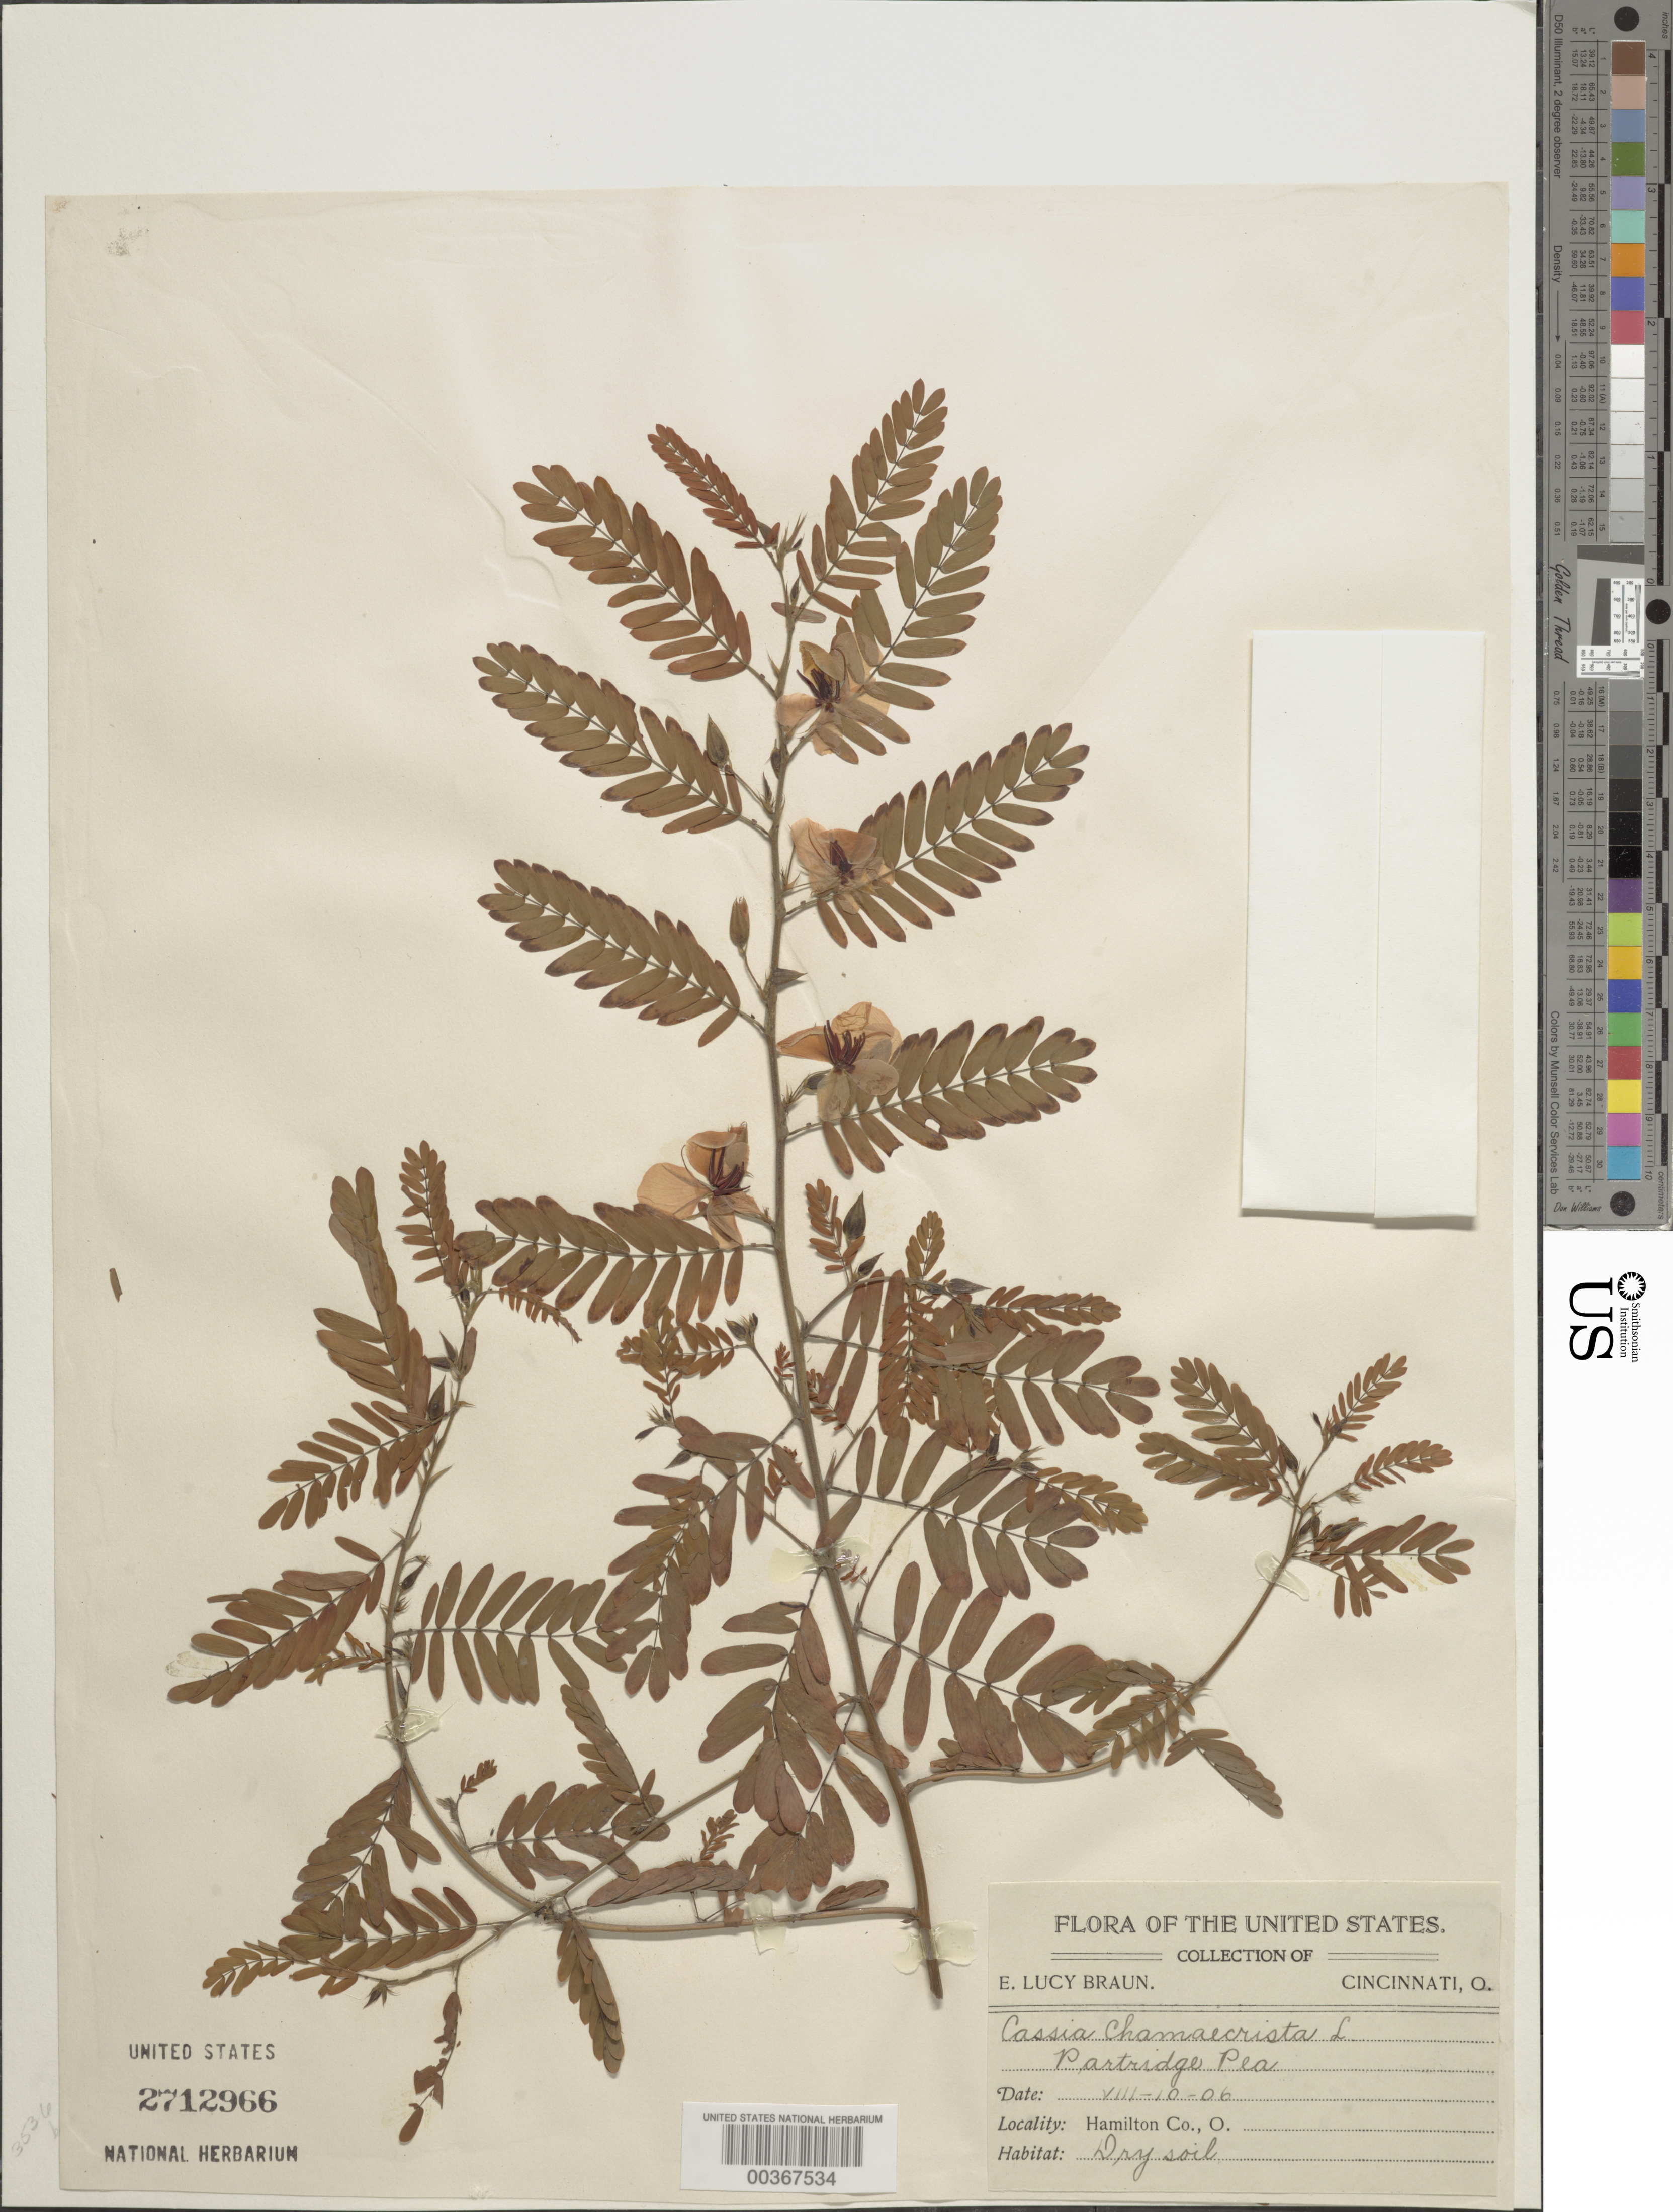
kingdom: Plantae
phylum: Tracheophyta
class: Magnoliopsida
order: Fabales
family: Fabaceae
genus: Chamaecrista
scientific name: Chamaecrista fasciculata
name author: (Michx.) Greene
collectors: E. L. Braun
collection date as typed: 10 Aug 1906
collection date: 1906-08-10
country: United States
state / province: Ohio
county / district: Hamilton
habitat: Dry soil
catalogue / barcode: US 2712966